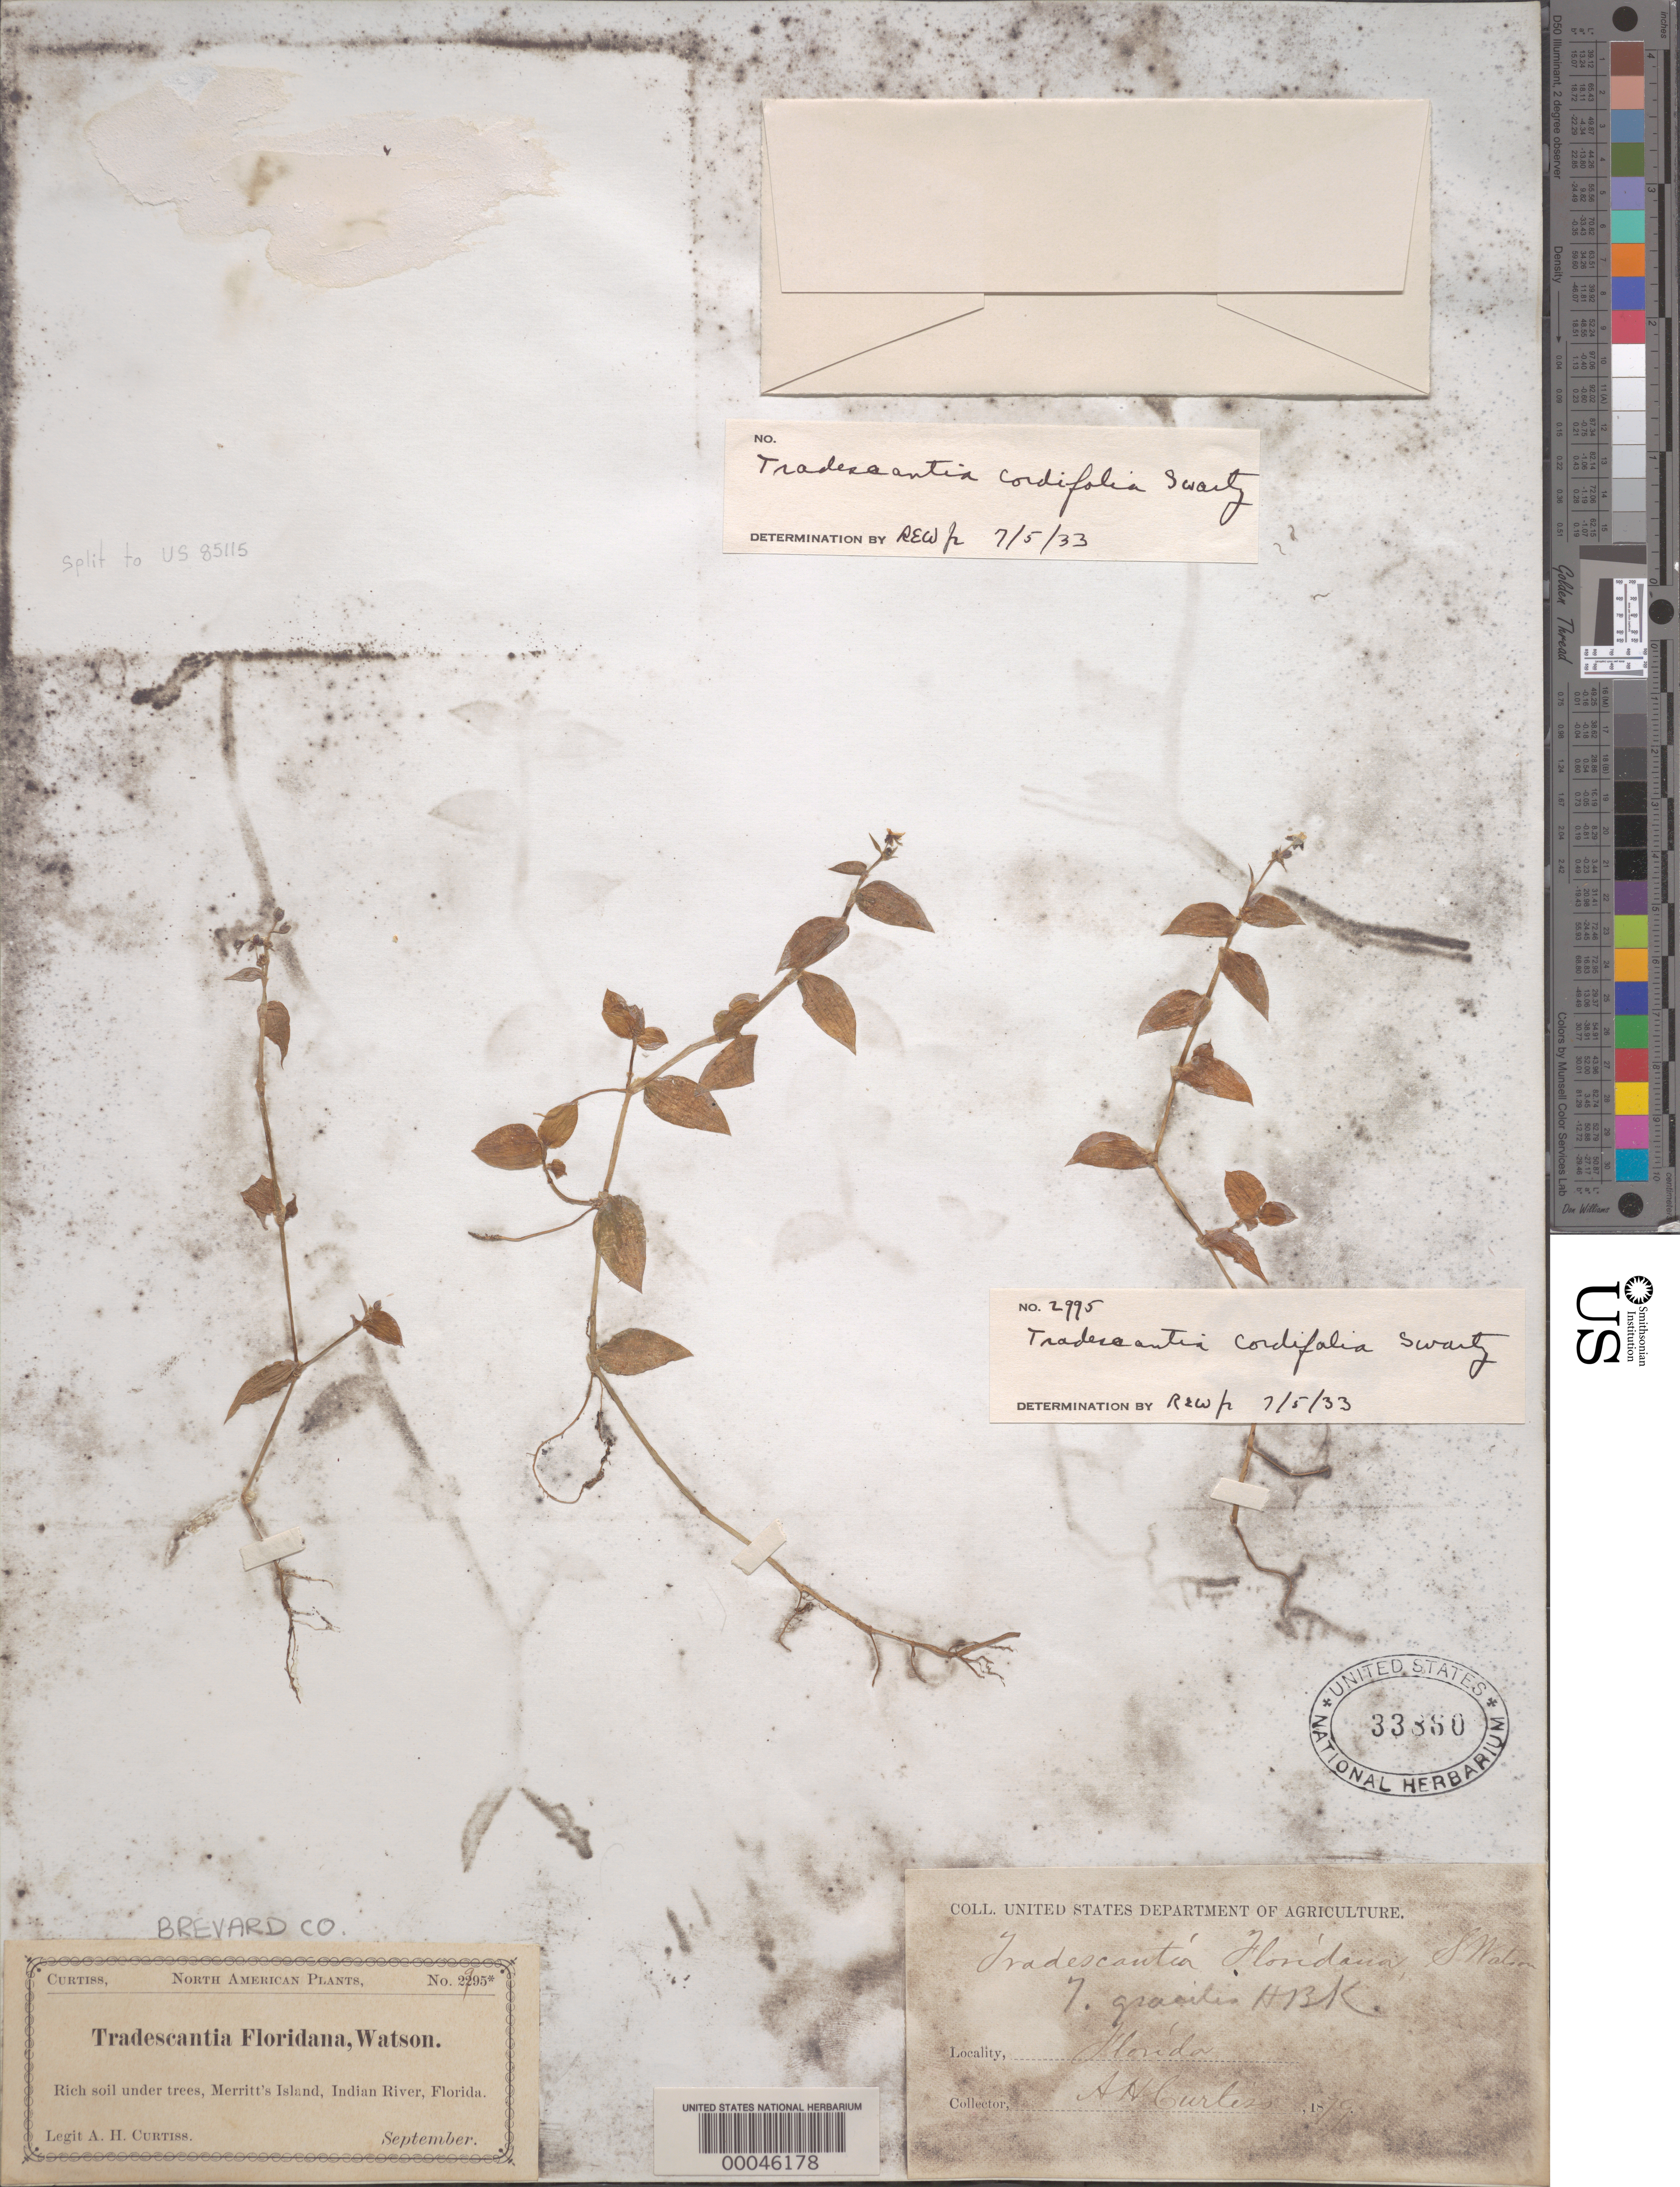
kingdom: Plantae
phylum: Tracheophyta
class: Liliopsida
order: Commelinales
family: Commelinaceae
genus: Callisia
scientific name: Callisia cordifolia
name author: (Sw.) E.S. Anderson & Woodson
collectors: A. H. Curtiss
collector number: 2995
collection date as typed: Sep 1879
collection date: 1879-09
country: United States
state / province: Florida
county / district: Brevard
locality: Merritts island, indian river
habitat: Rich soil under trees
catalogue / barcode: US 33860